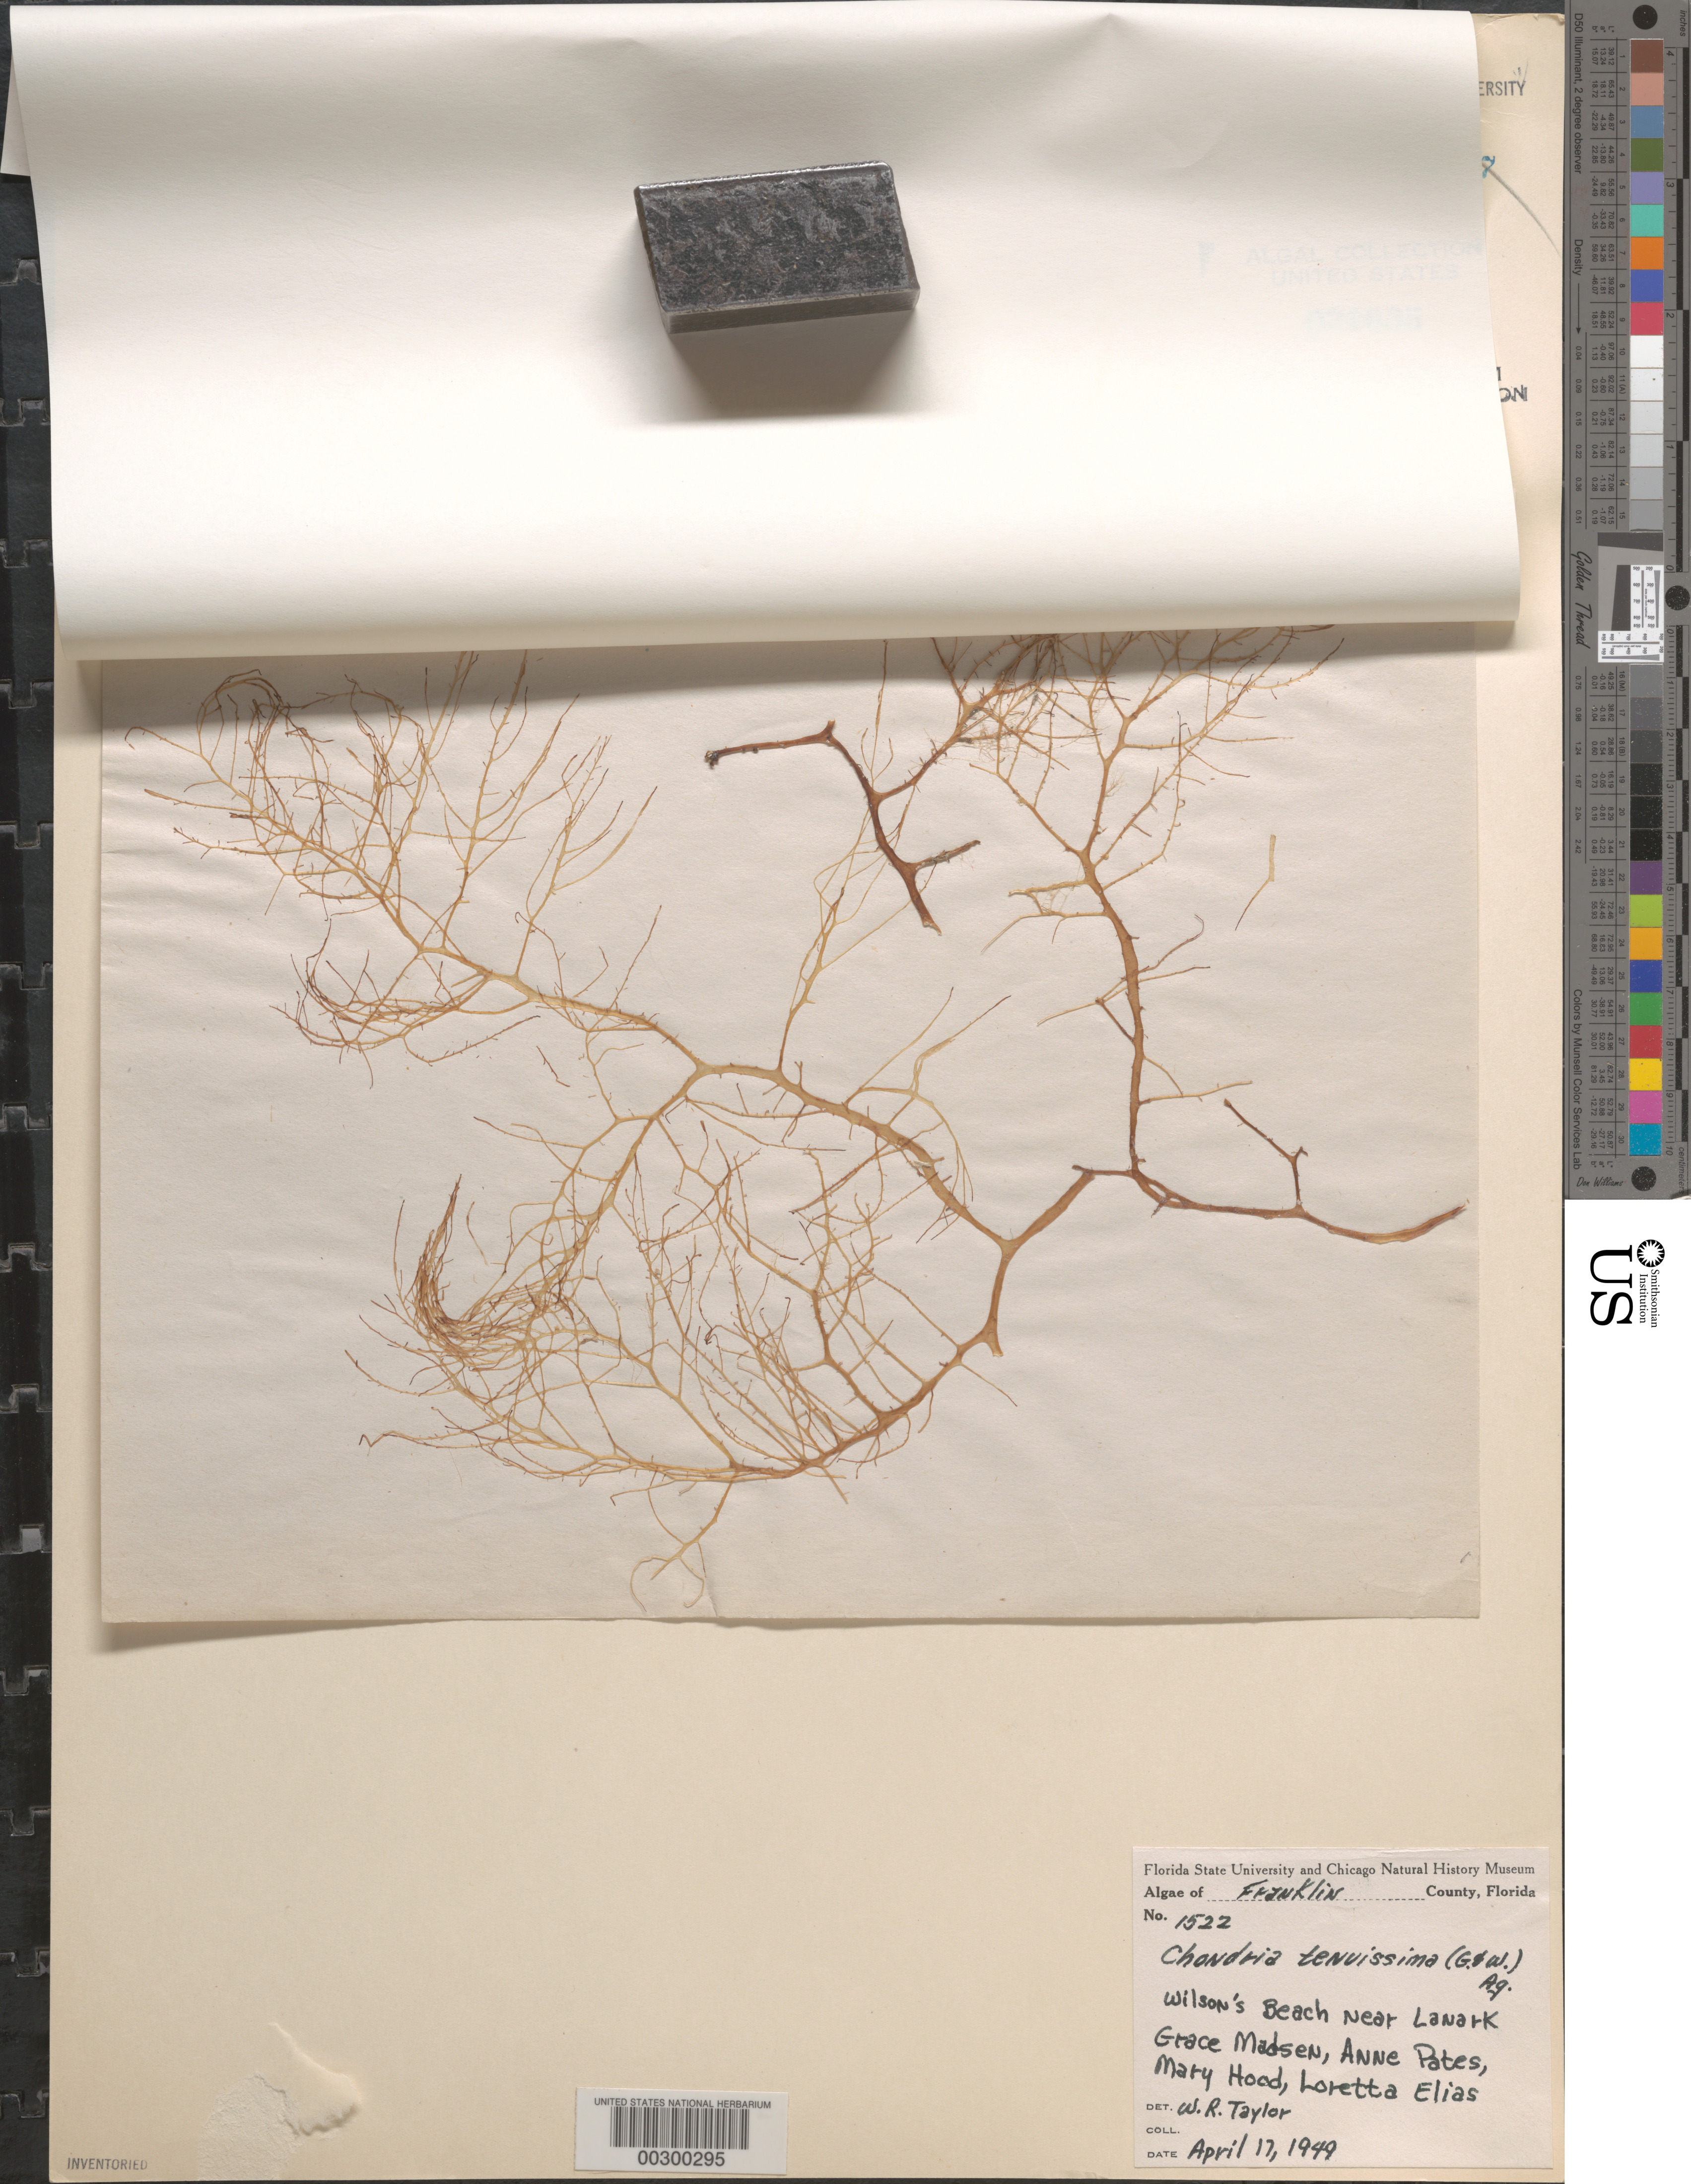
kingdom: Plantae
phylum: Rhodophyta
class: Florideophyceae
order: Ceramiales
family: Rhodomelaceae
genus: Chondria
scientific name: Chondria capillaris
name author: M.J. Wynne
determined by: Algae name updating Project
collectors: G. Madsen, A. Pates, M. Hood & L. Elias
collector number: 1522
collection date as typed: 17 Apr 1949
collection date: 1949-04-17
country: United States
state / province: Florida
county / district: Franklin County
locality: Wilson's Beach near Lanark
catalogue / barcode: US 21635